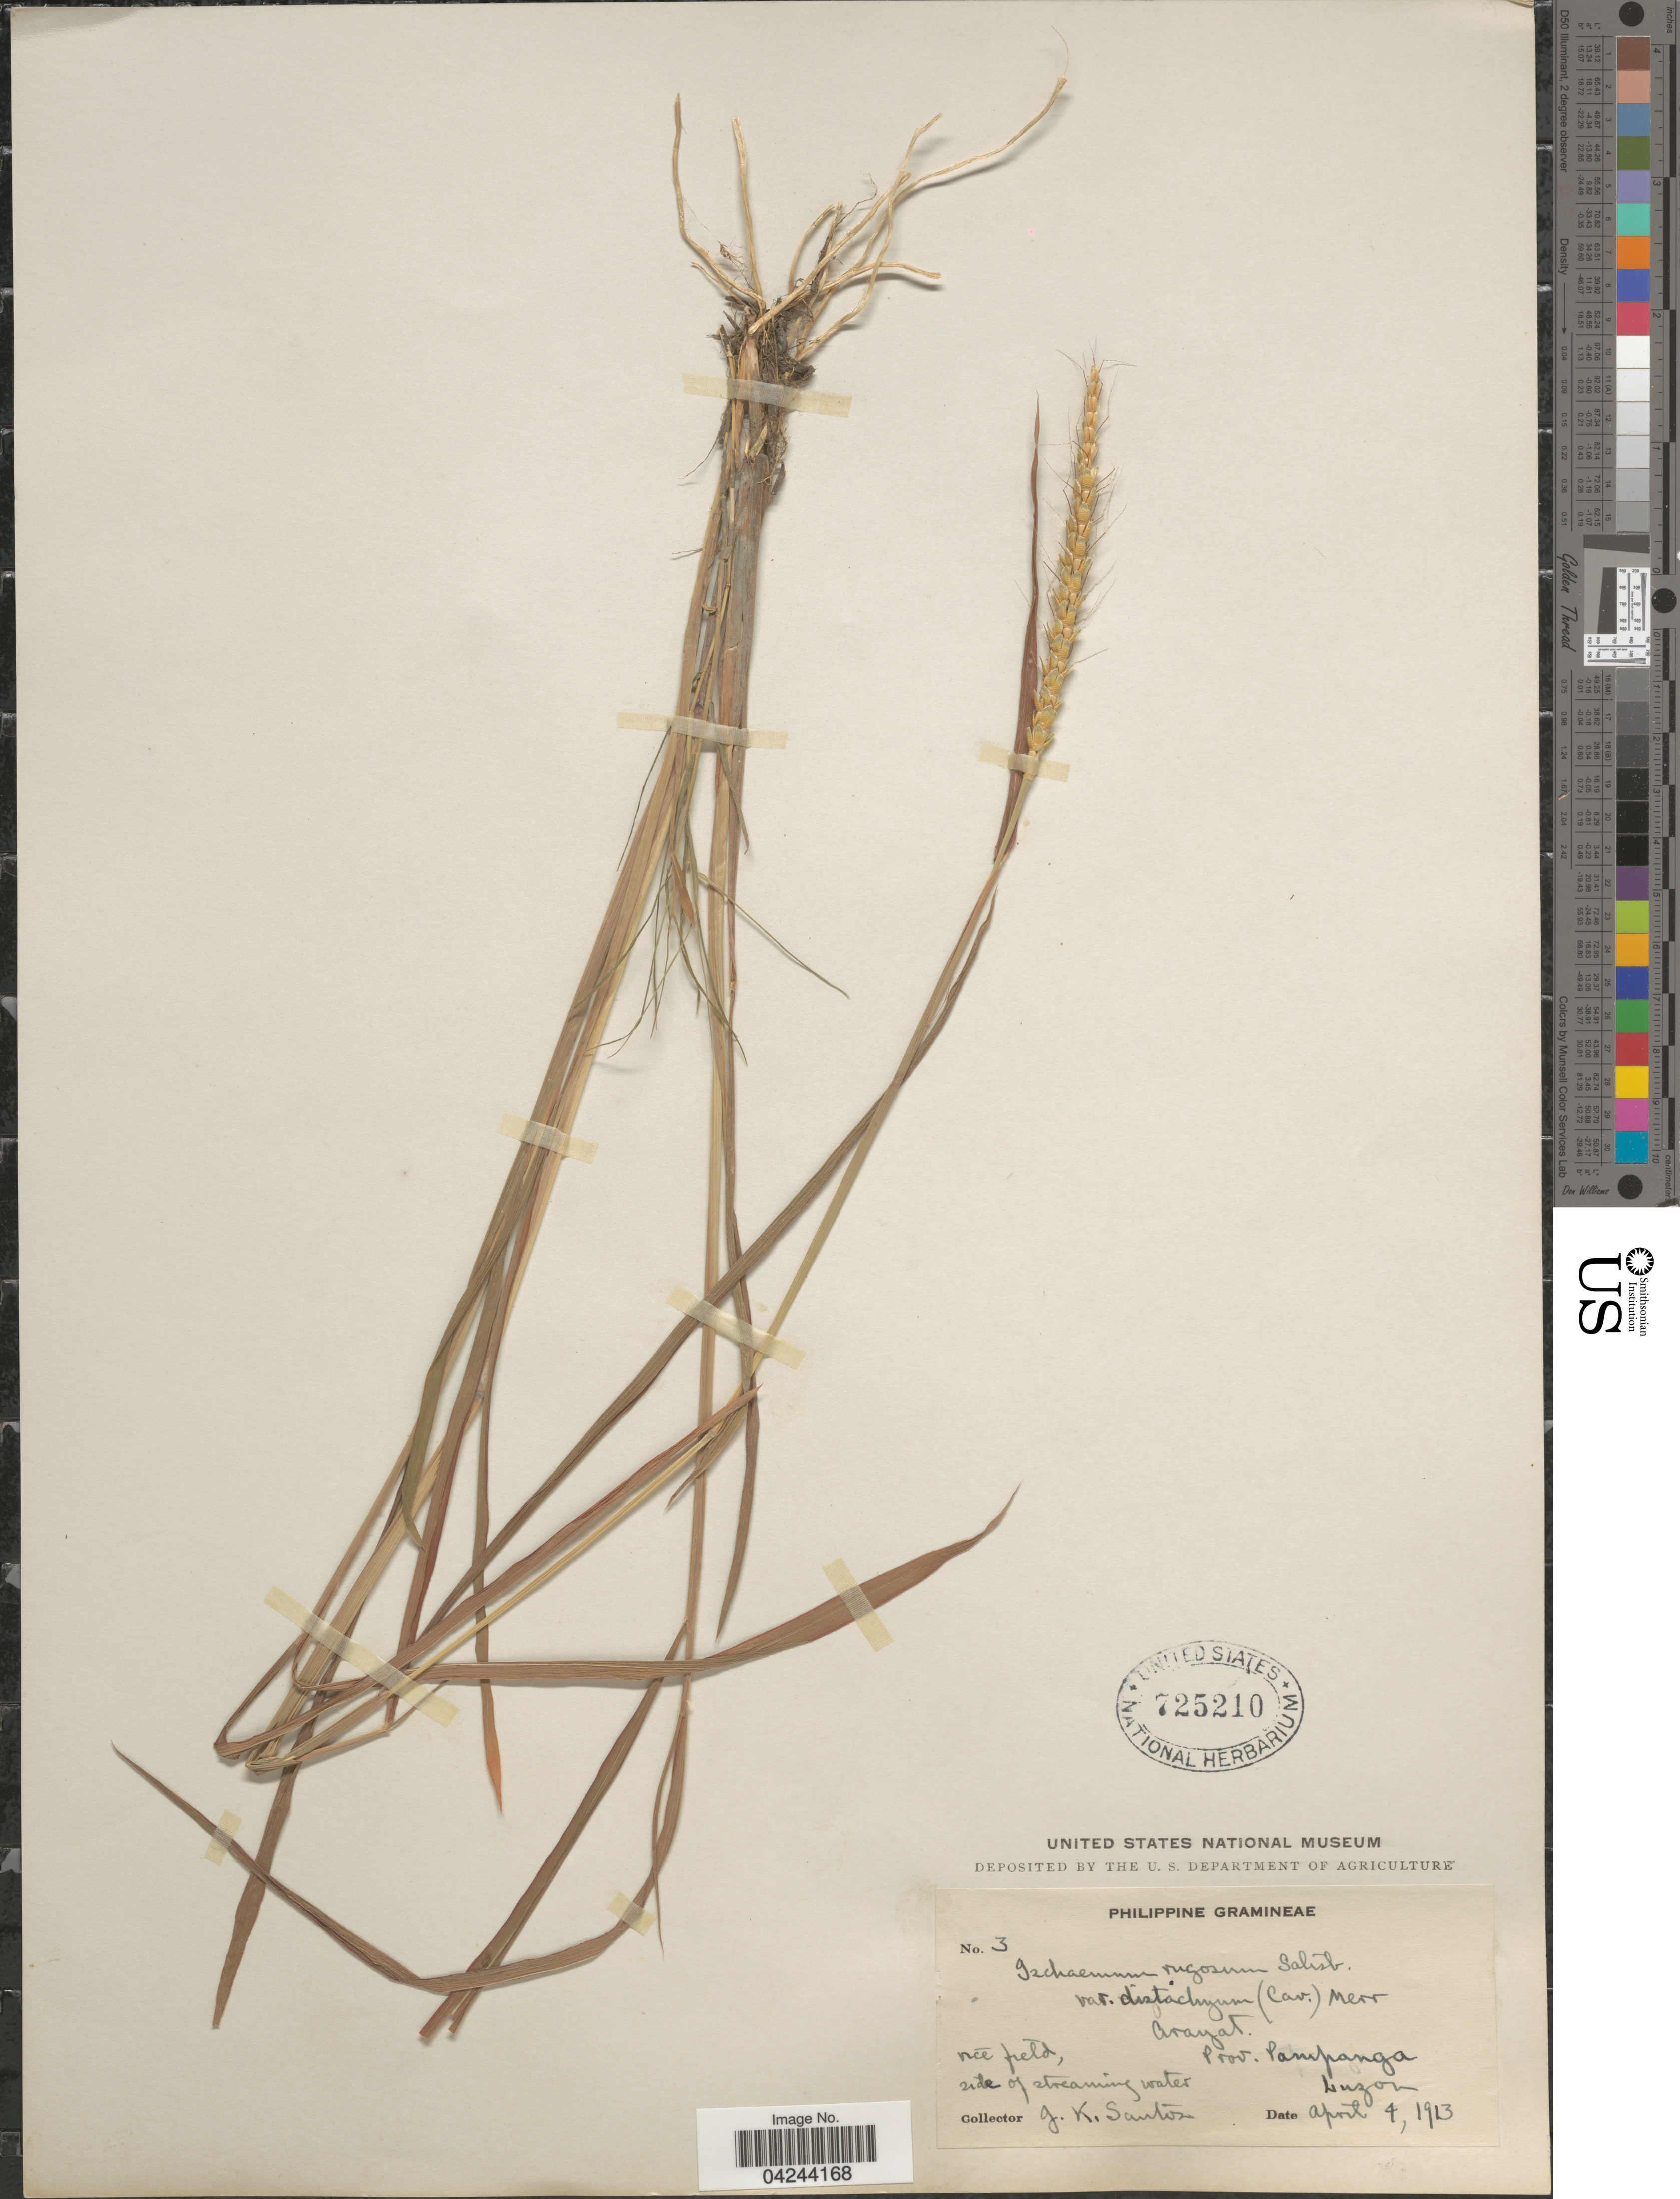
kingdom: Plantae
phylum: Tracheophyta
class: Liliopsida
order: Poales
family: Poaceae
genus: Ischaemum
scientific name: Ischaemum rugosum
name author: Salisb.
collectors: J. K. Santos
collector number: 3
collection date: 1913-04-04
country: Philippines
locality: Arayat. Prov. Pampanga. Luzon.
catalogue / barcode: US 725210